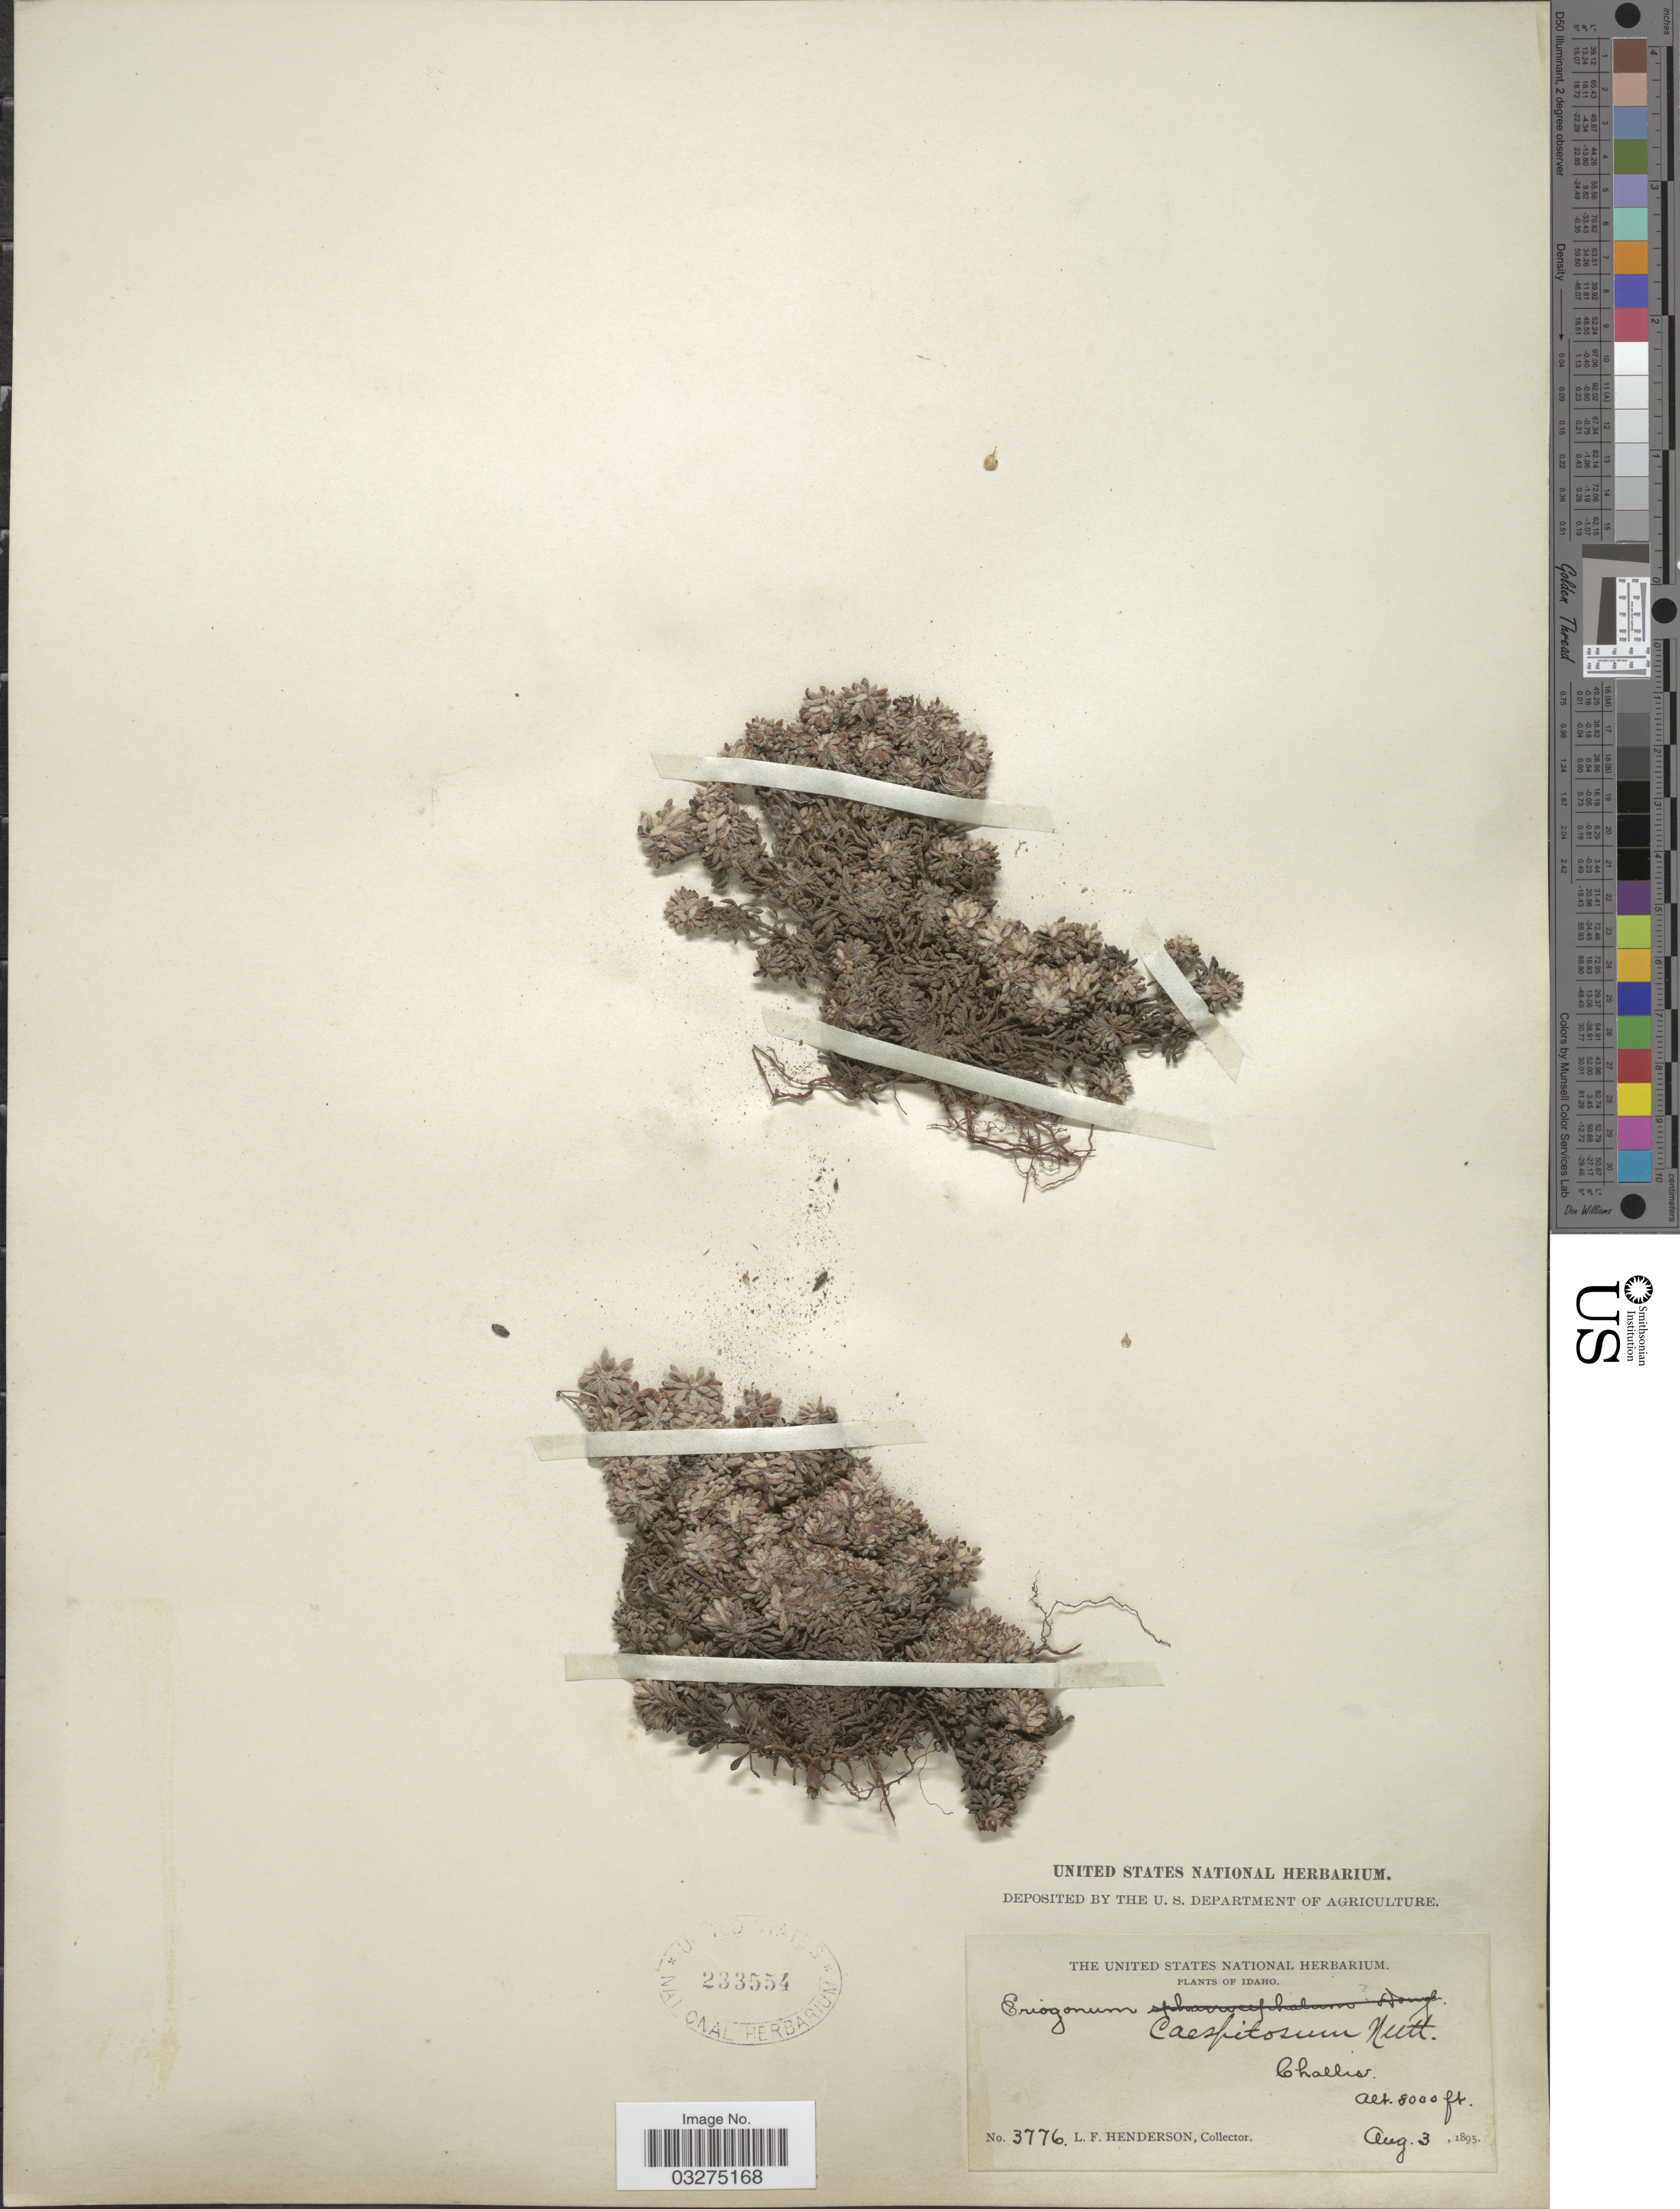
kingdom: Plantae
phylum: Tracheophyta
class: Magnoliopsida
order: Caryophyllales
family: Polygonaceae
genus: Eriogonum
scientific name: Eriogonum caespitosum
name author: Nutt.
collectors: L. Henderson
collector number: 3776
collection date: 1895-08-03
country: United States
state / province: Idaho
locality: Challis.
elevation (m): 2438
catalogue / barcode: US 233554